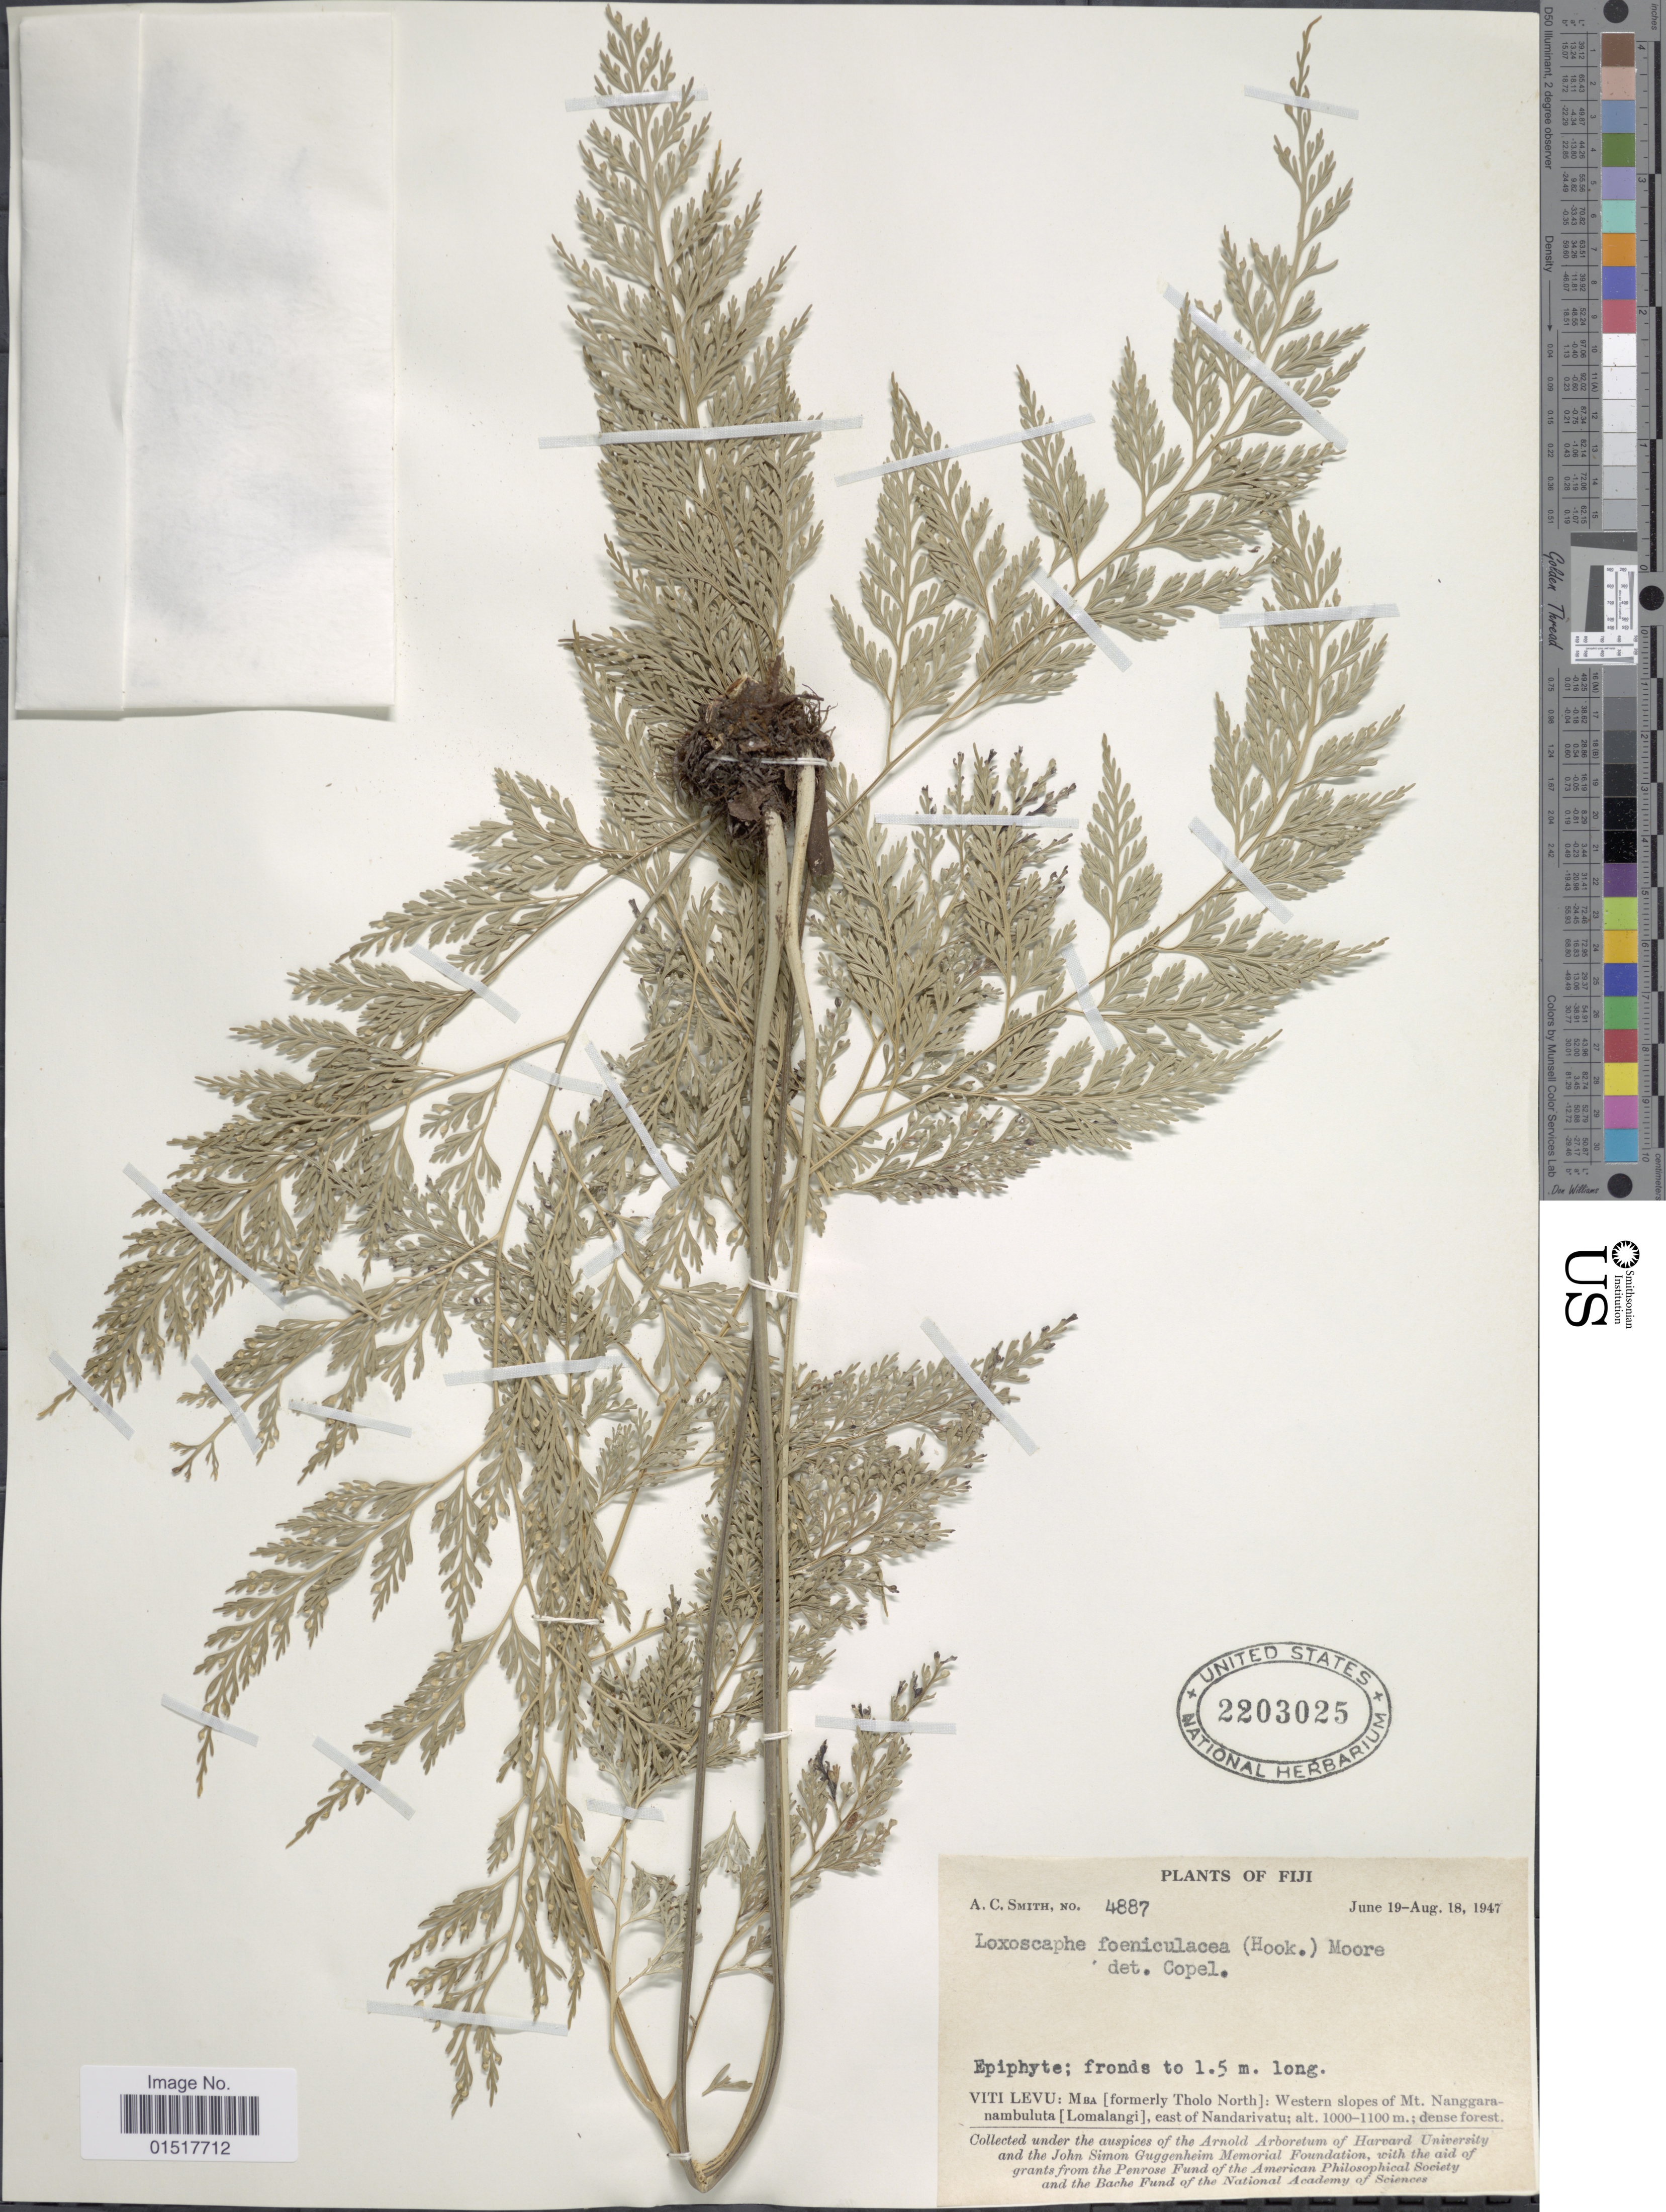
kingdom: Plantae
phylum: Tracheophyta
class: Polypodiopsida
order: Polypodiales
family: Aspleniaceae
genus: Asplenium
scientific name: Asplenium gibberosum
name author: (G. Forst.) Mett.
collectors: A. C. Smith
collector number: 4887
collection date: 1947-06-19/1947-08-18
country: Fiji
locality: Viti Levu: Mba [formerly Tholo North]: Western slopes of Mt. Nanggaranambuluta [Lomalangi], east of Nandarivatu.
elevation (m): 1000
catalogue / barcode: US 2203025